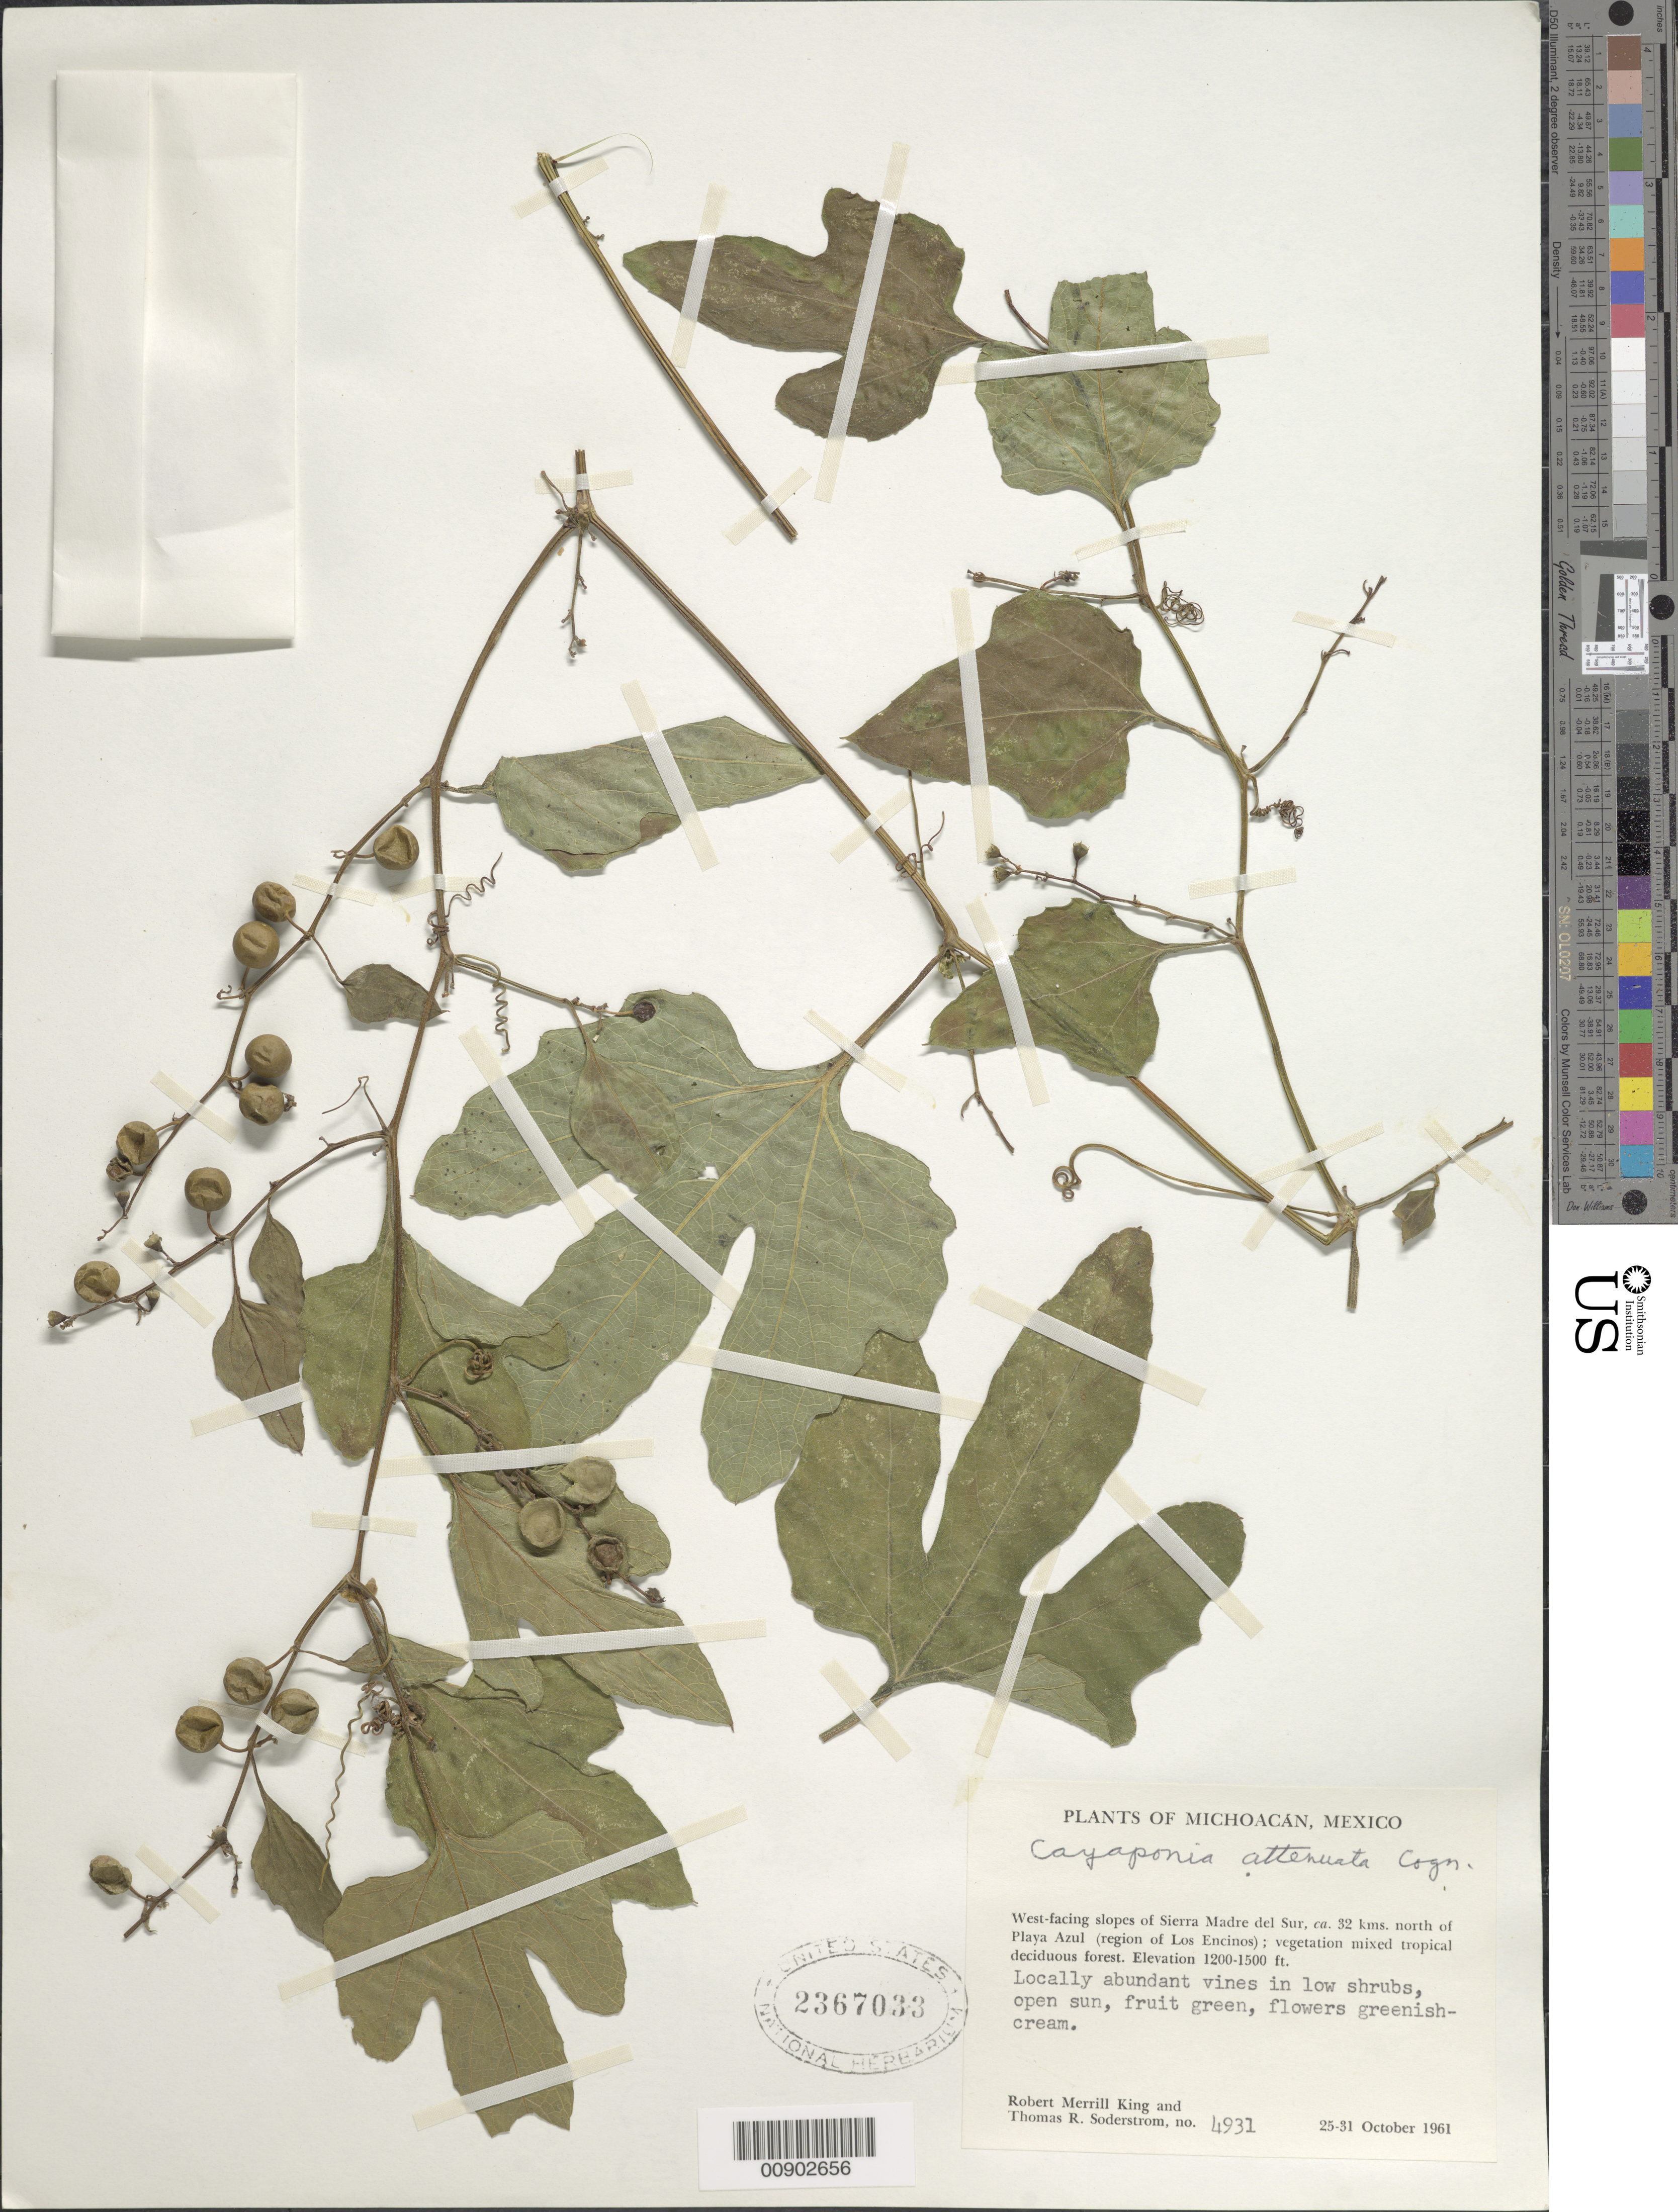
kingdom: Plantae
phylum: Tracheophyta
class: Magnoliopsida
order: Cucurbitales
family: Cucurbitaceae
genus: Cayaponia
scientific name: Cayaponia attenuata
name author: (Hook. & Arn.) Cogn.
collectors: R. M. King & T. R. Soderstrom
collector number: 4931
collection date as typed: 25 Oct 1961 to 31 Oct 1961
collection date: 1961-10-25/1961-10-31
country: Mexico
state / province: Michoacán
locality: West-facing slopes of Sierra Madre del Sur, ca. 32 kms. north of Playa Azul (region of Los Encinos). Michoacán.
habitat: Vegetation mixed tropical deciduous forest. In low shrubs, open sun.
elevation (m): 366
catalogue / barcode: US 2367033